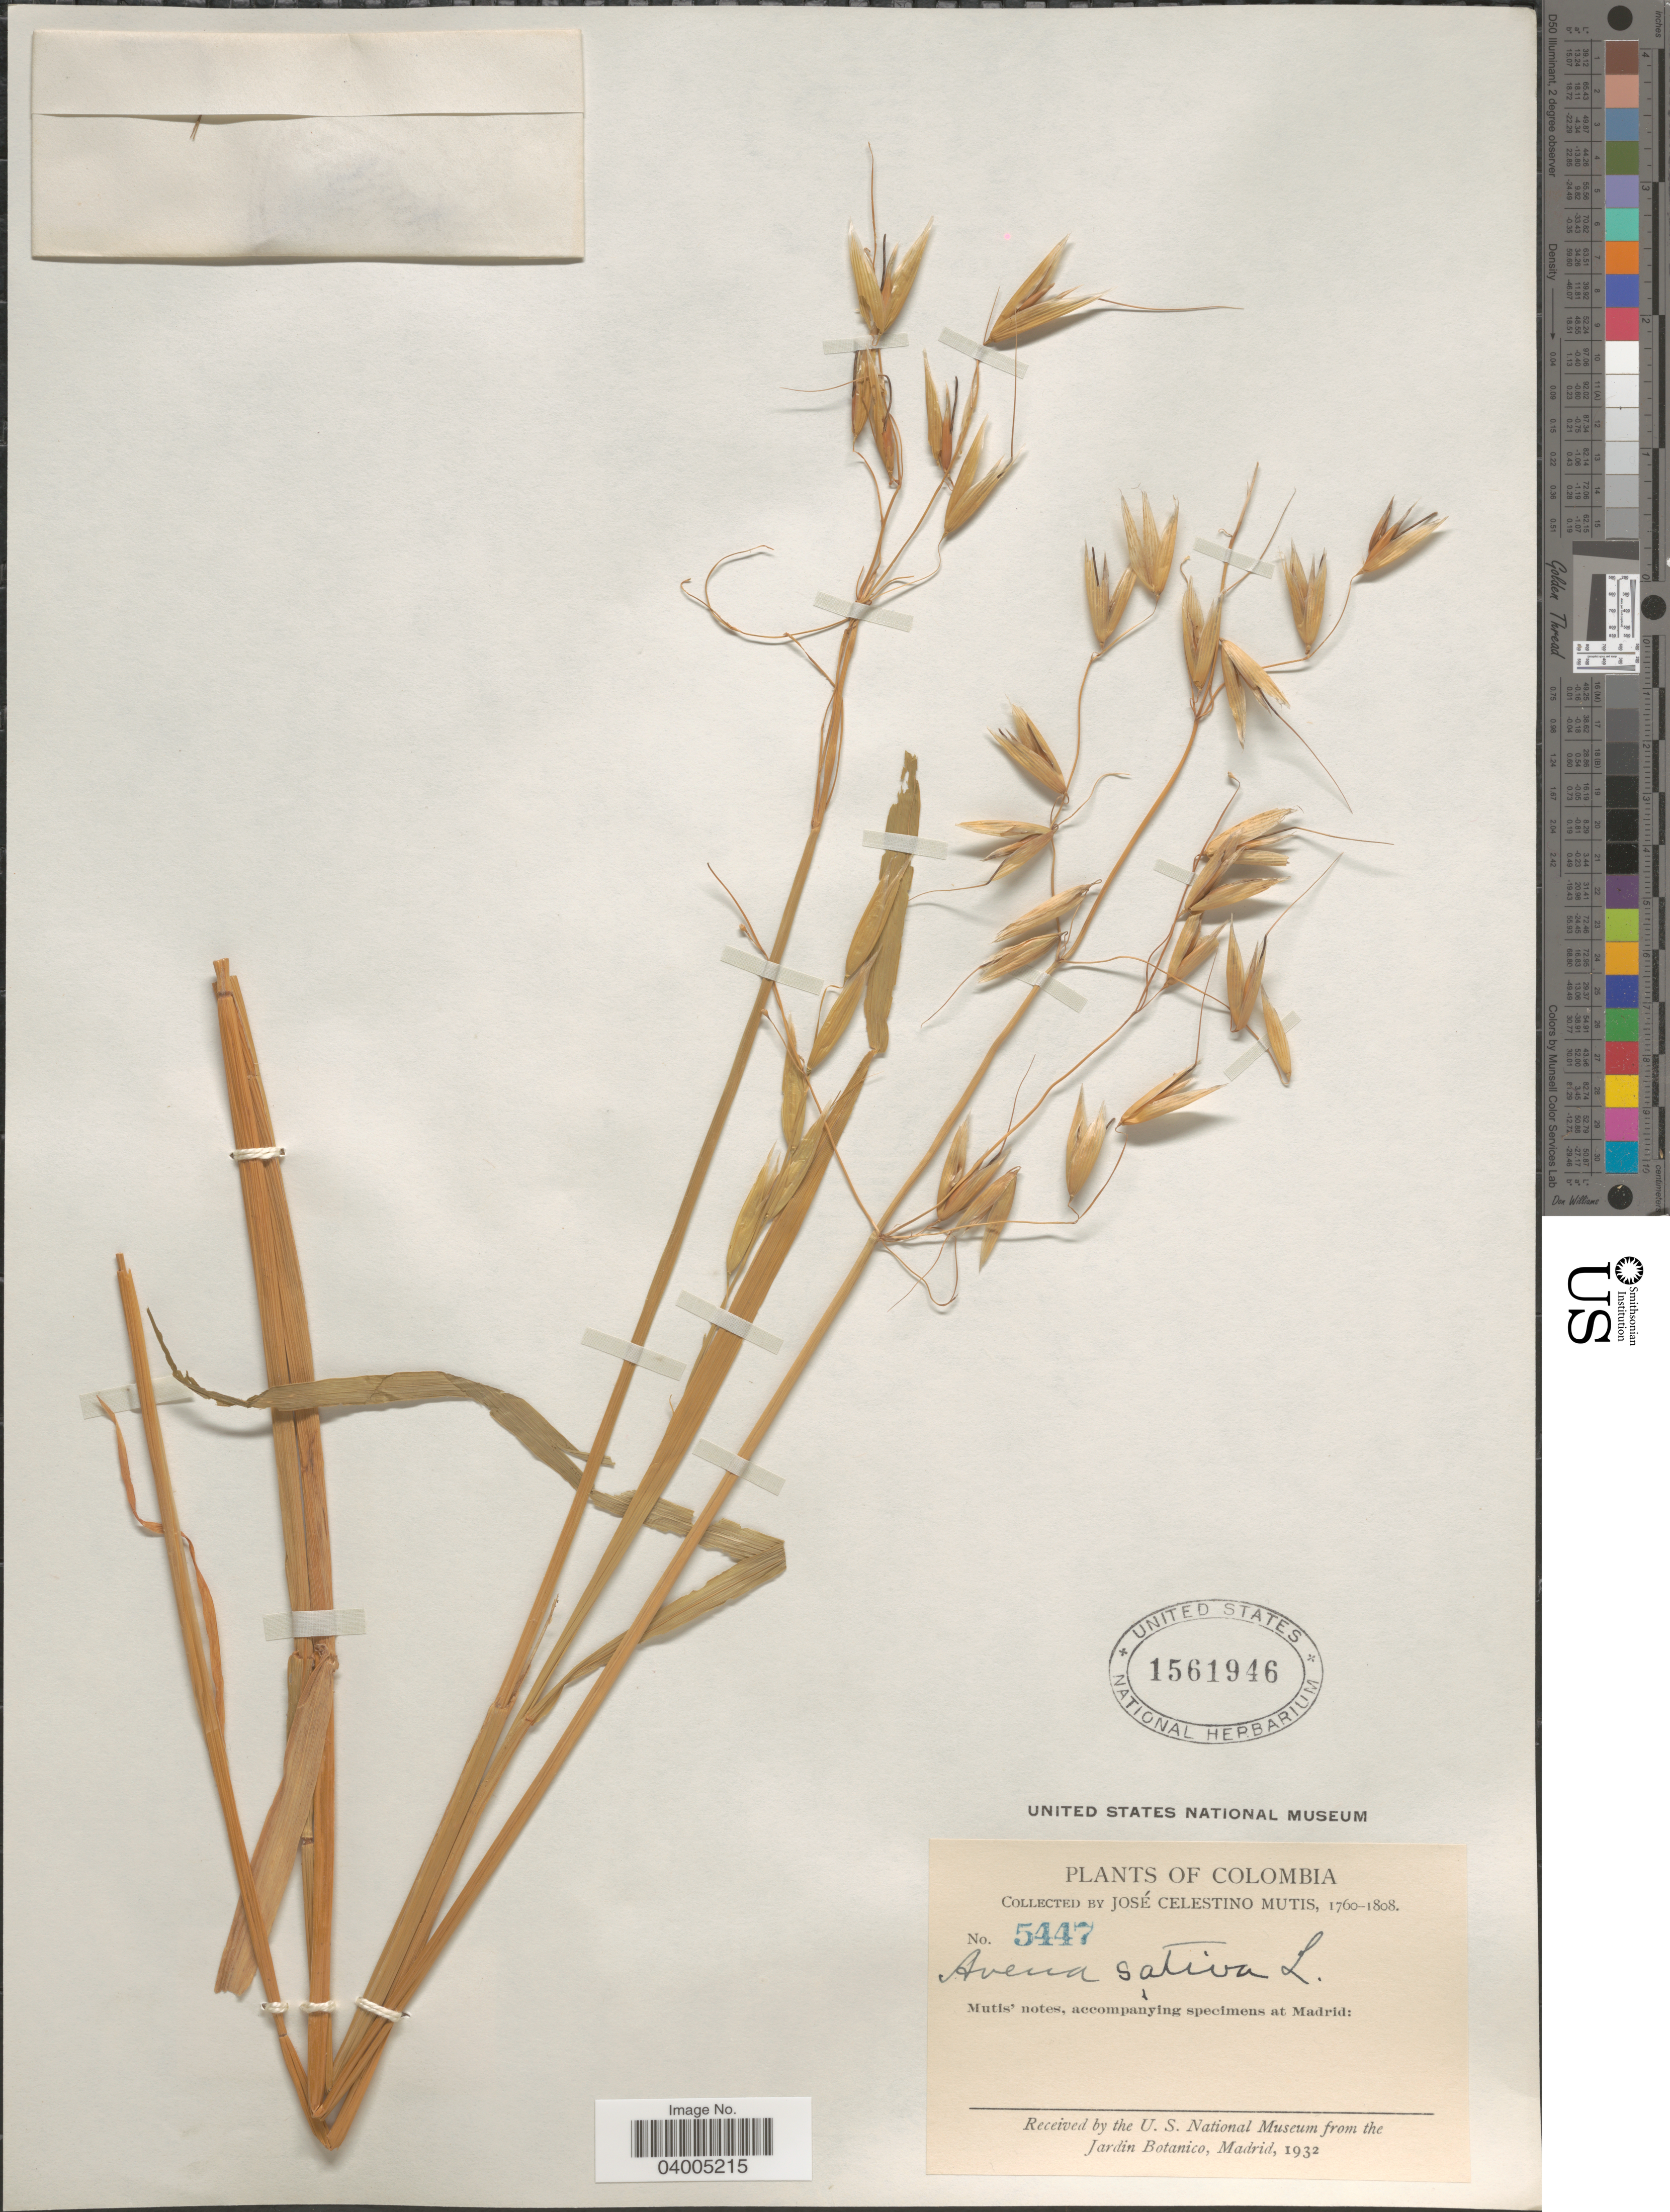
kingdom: Plantae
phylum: Tracheophyta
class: Liliopsida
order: Poales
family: Poaceae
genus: Avena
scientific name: Avena sativa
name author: L.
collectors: J. C. B. Mutis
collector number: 5447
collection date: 1760/1808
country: Colombia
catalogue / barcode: US 1561946